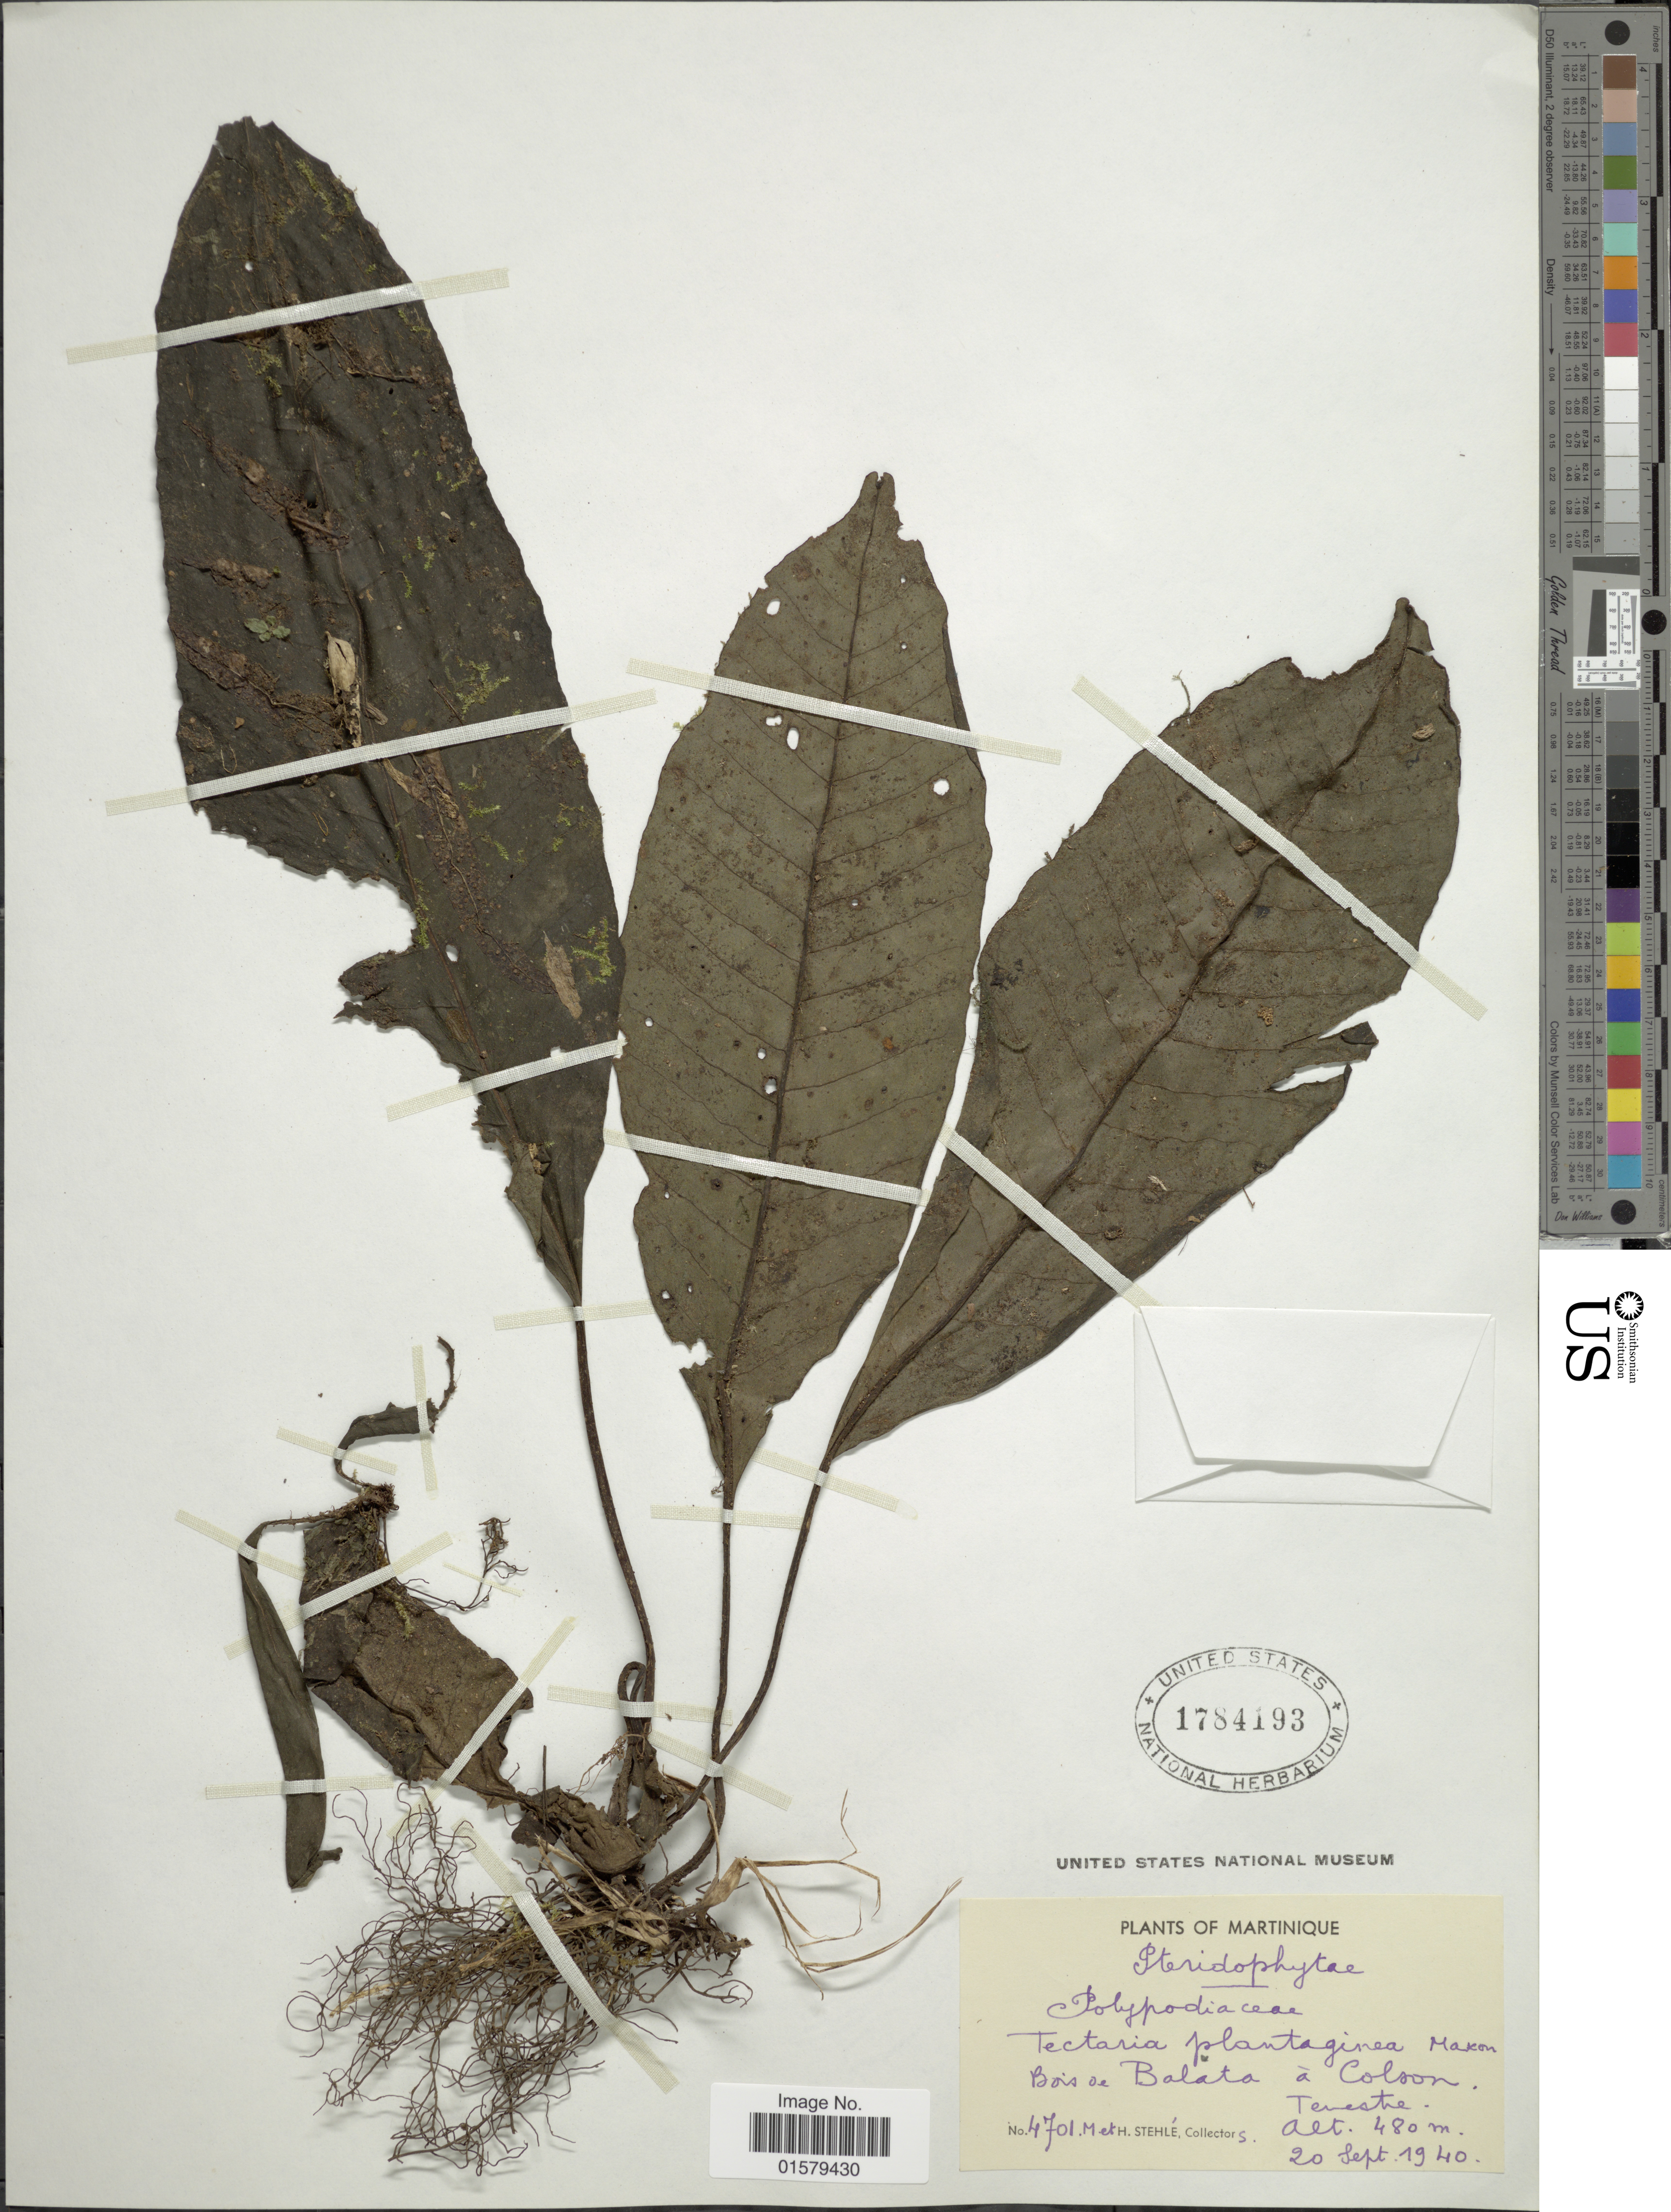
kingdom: Plantae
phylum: Tracheophyta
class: Polypodiopsida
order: Polypodiales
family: Tectariaceae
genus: Tectaria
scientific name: Tectaria plantaginea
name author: (Jacq.) Maxon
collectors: M. Stehlé & H. Stehlé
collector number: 4701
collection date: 1940-09-20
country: Martinique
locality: Bois de Balata a Colson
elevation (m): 480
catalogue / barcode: US 1784193